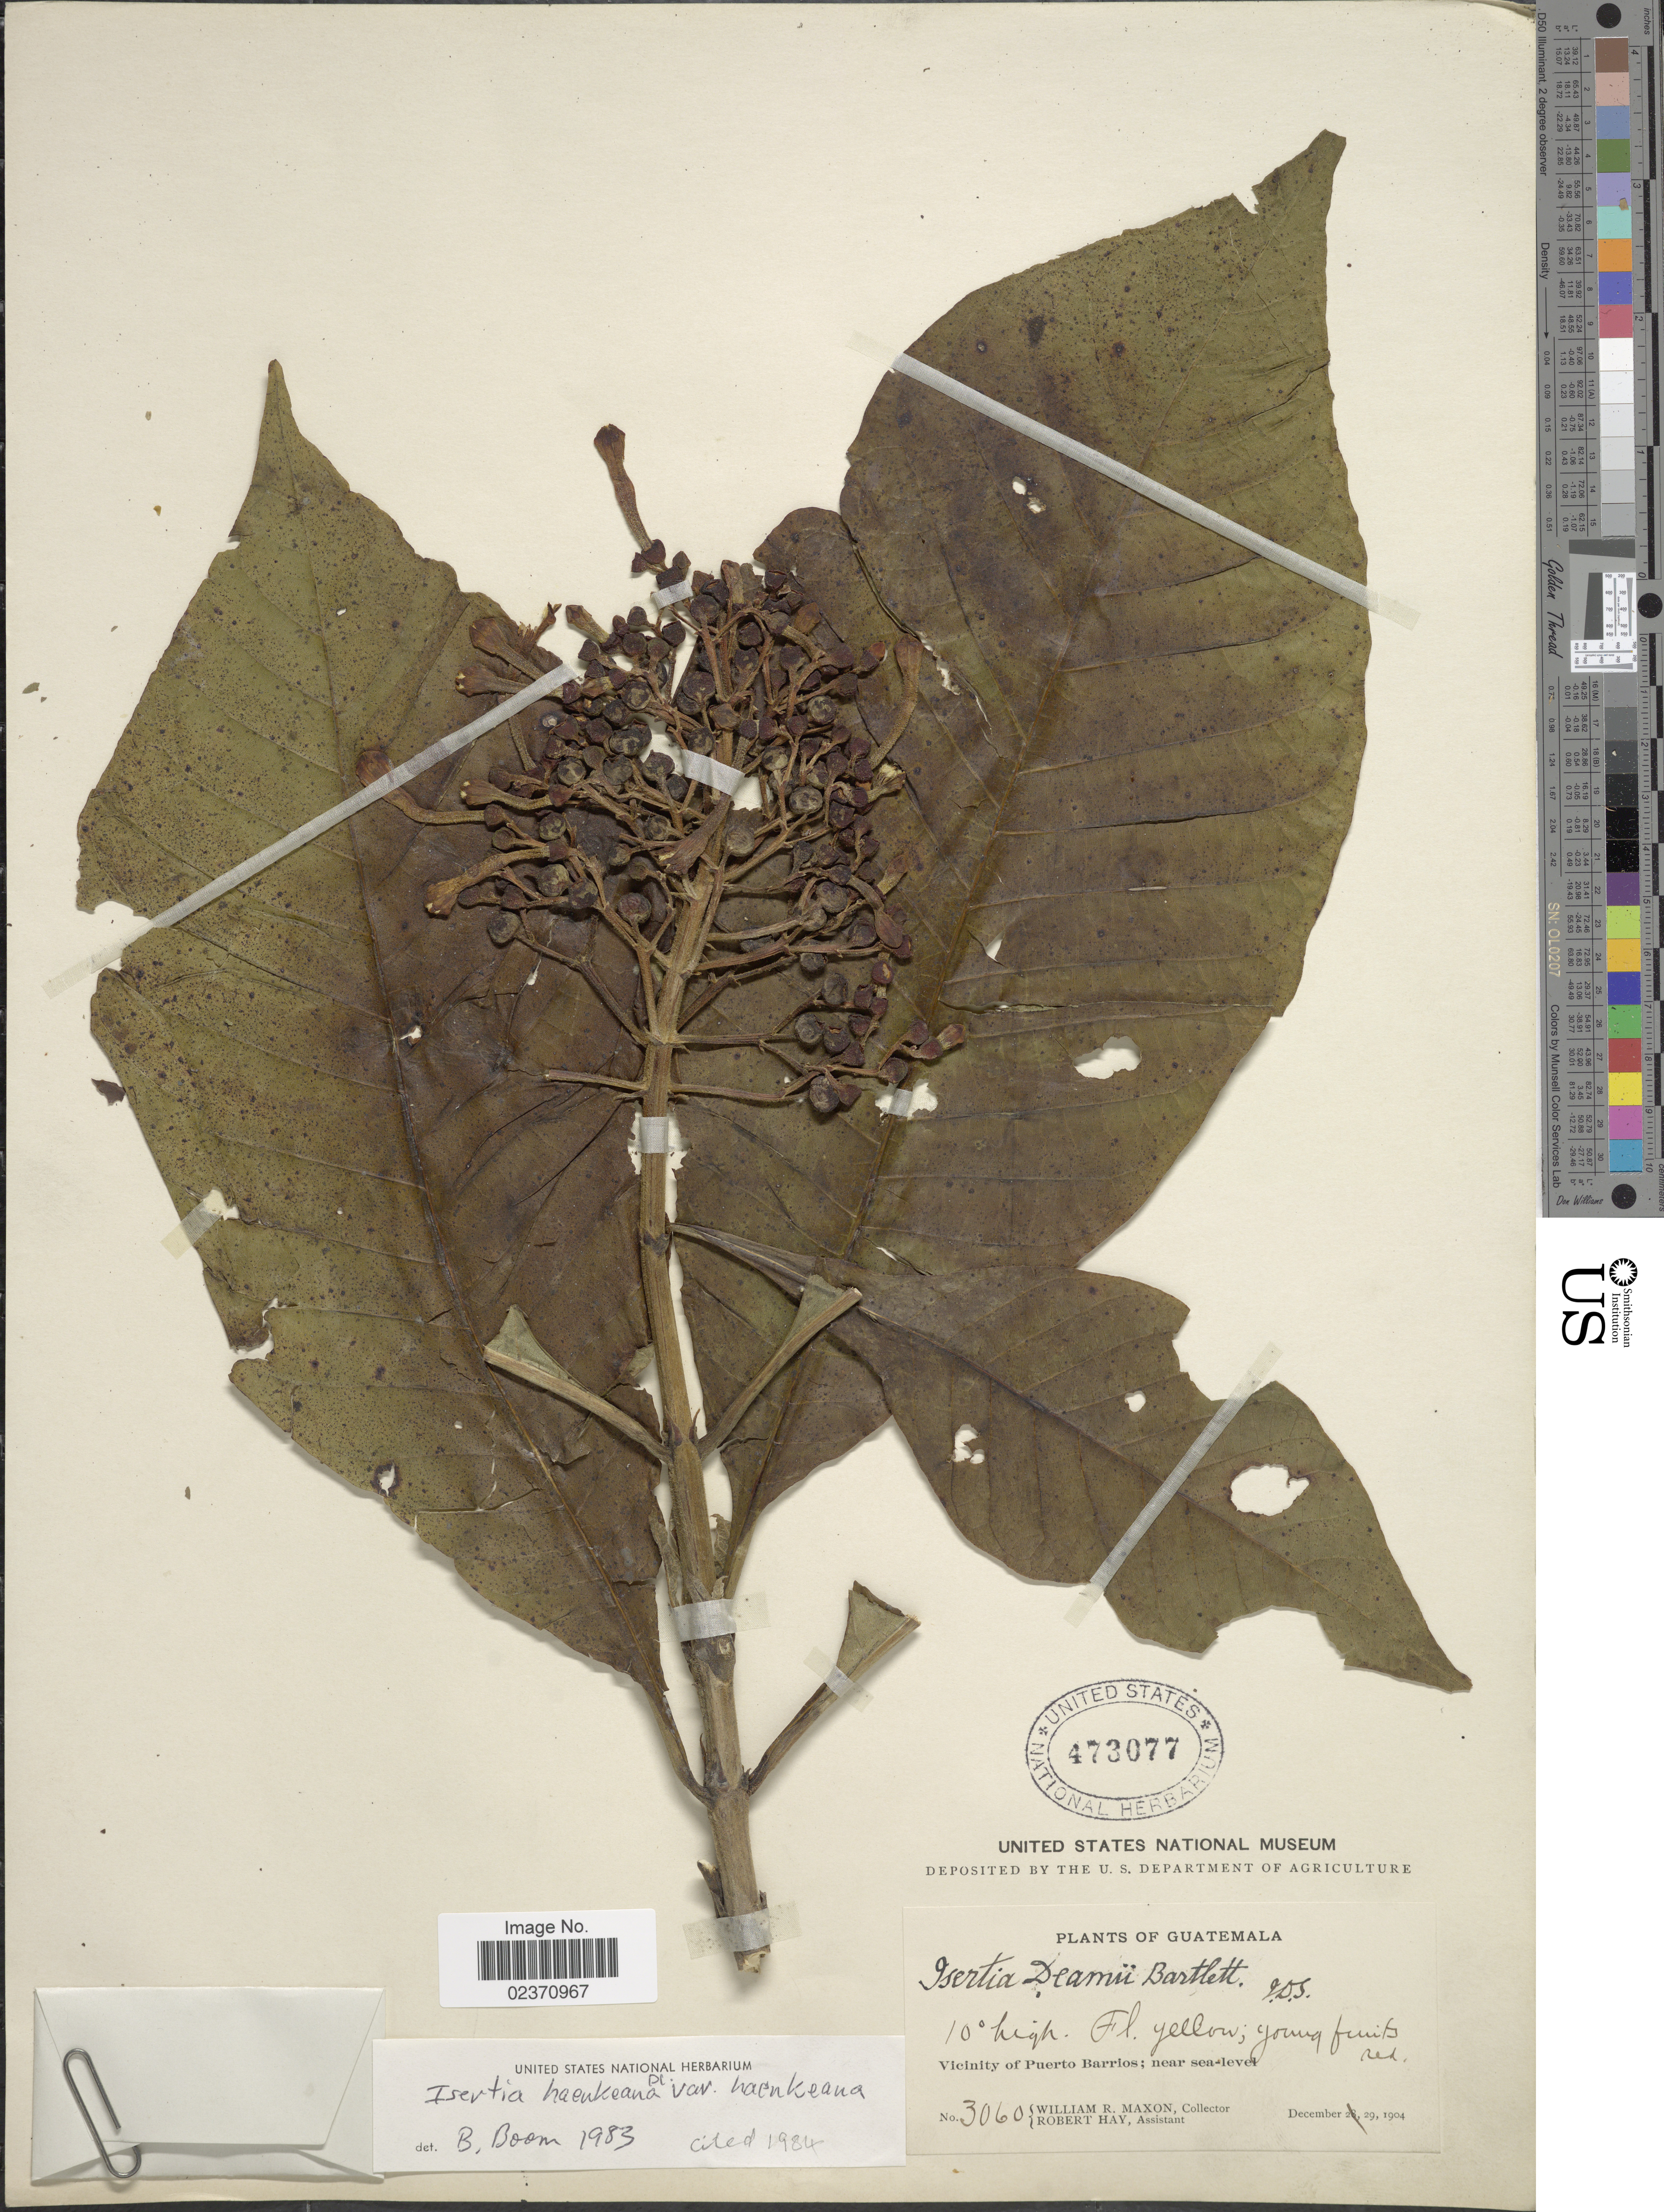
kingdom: Plantae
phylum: Tracheophyta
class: Magnoliopsida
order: Gentianales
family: Rubiaceae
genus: Isertia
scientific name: Isertia haenkeana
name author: DC.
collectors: W. R. Maxon & R. Hay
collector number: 3060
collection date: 1904-12-29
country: Guatemala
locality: Vicinity of Puerto Barrios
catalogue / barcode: US 473077